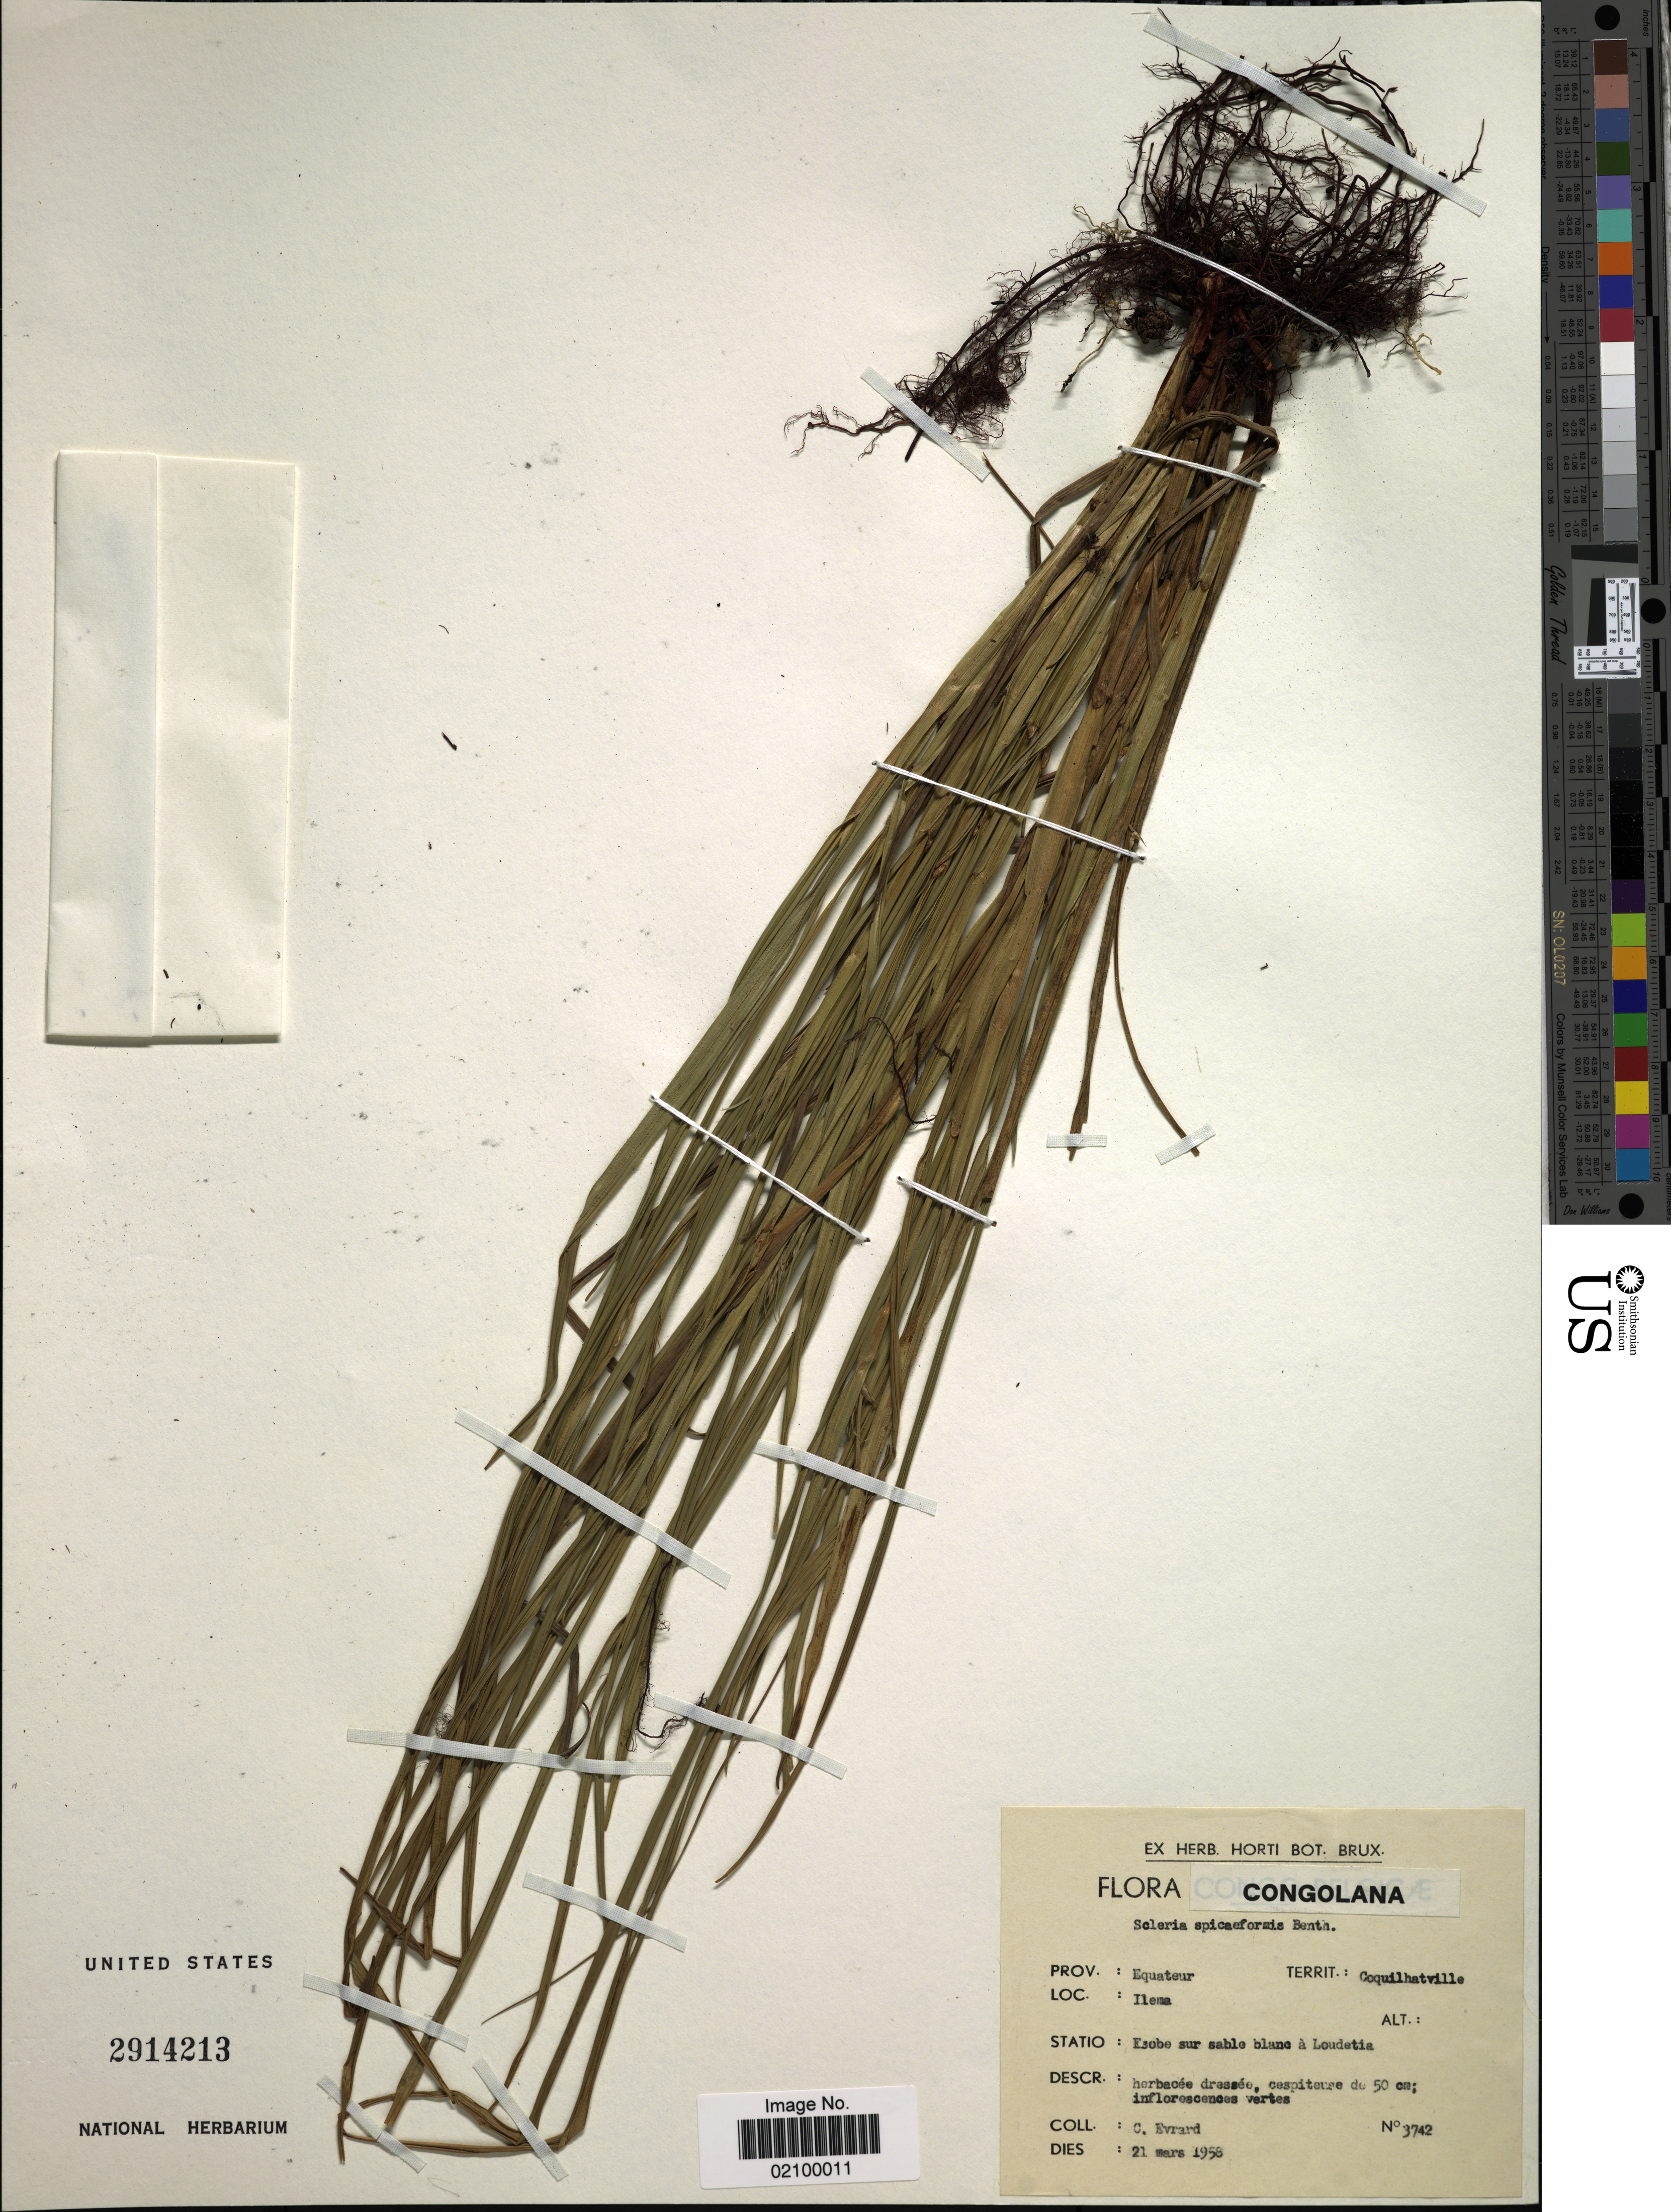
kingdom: Plantae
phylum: Tracheophyta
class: Liliopsida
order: Poales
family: Cyperaceae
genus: Scleria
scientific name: Scleria spiciformis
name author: Benth.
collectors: C. Evrard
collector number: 3742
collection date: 1958-03-21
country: Congo, Democratic Republic of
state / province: Equateur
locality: Congolana, Prov. Equateur. Territ. Coquilhatville, Ilema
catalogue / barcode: US 2914213